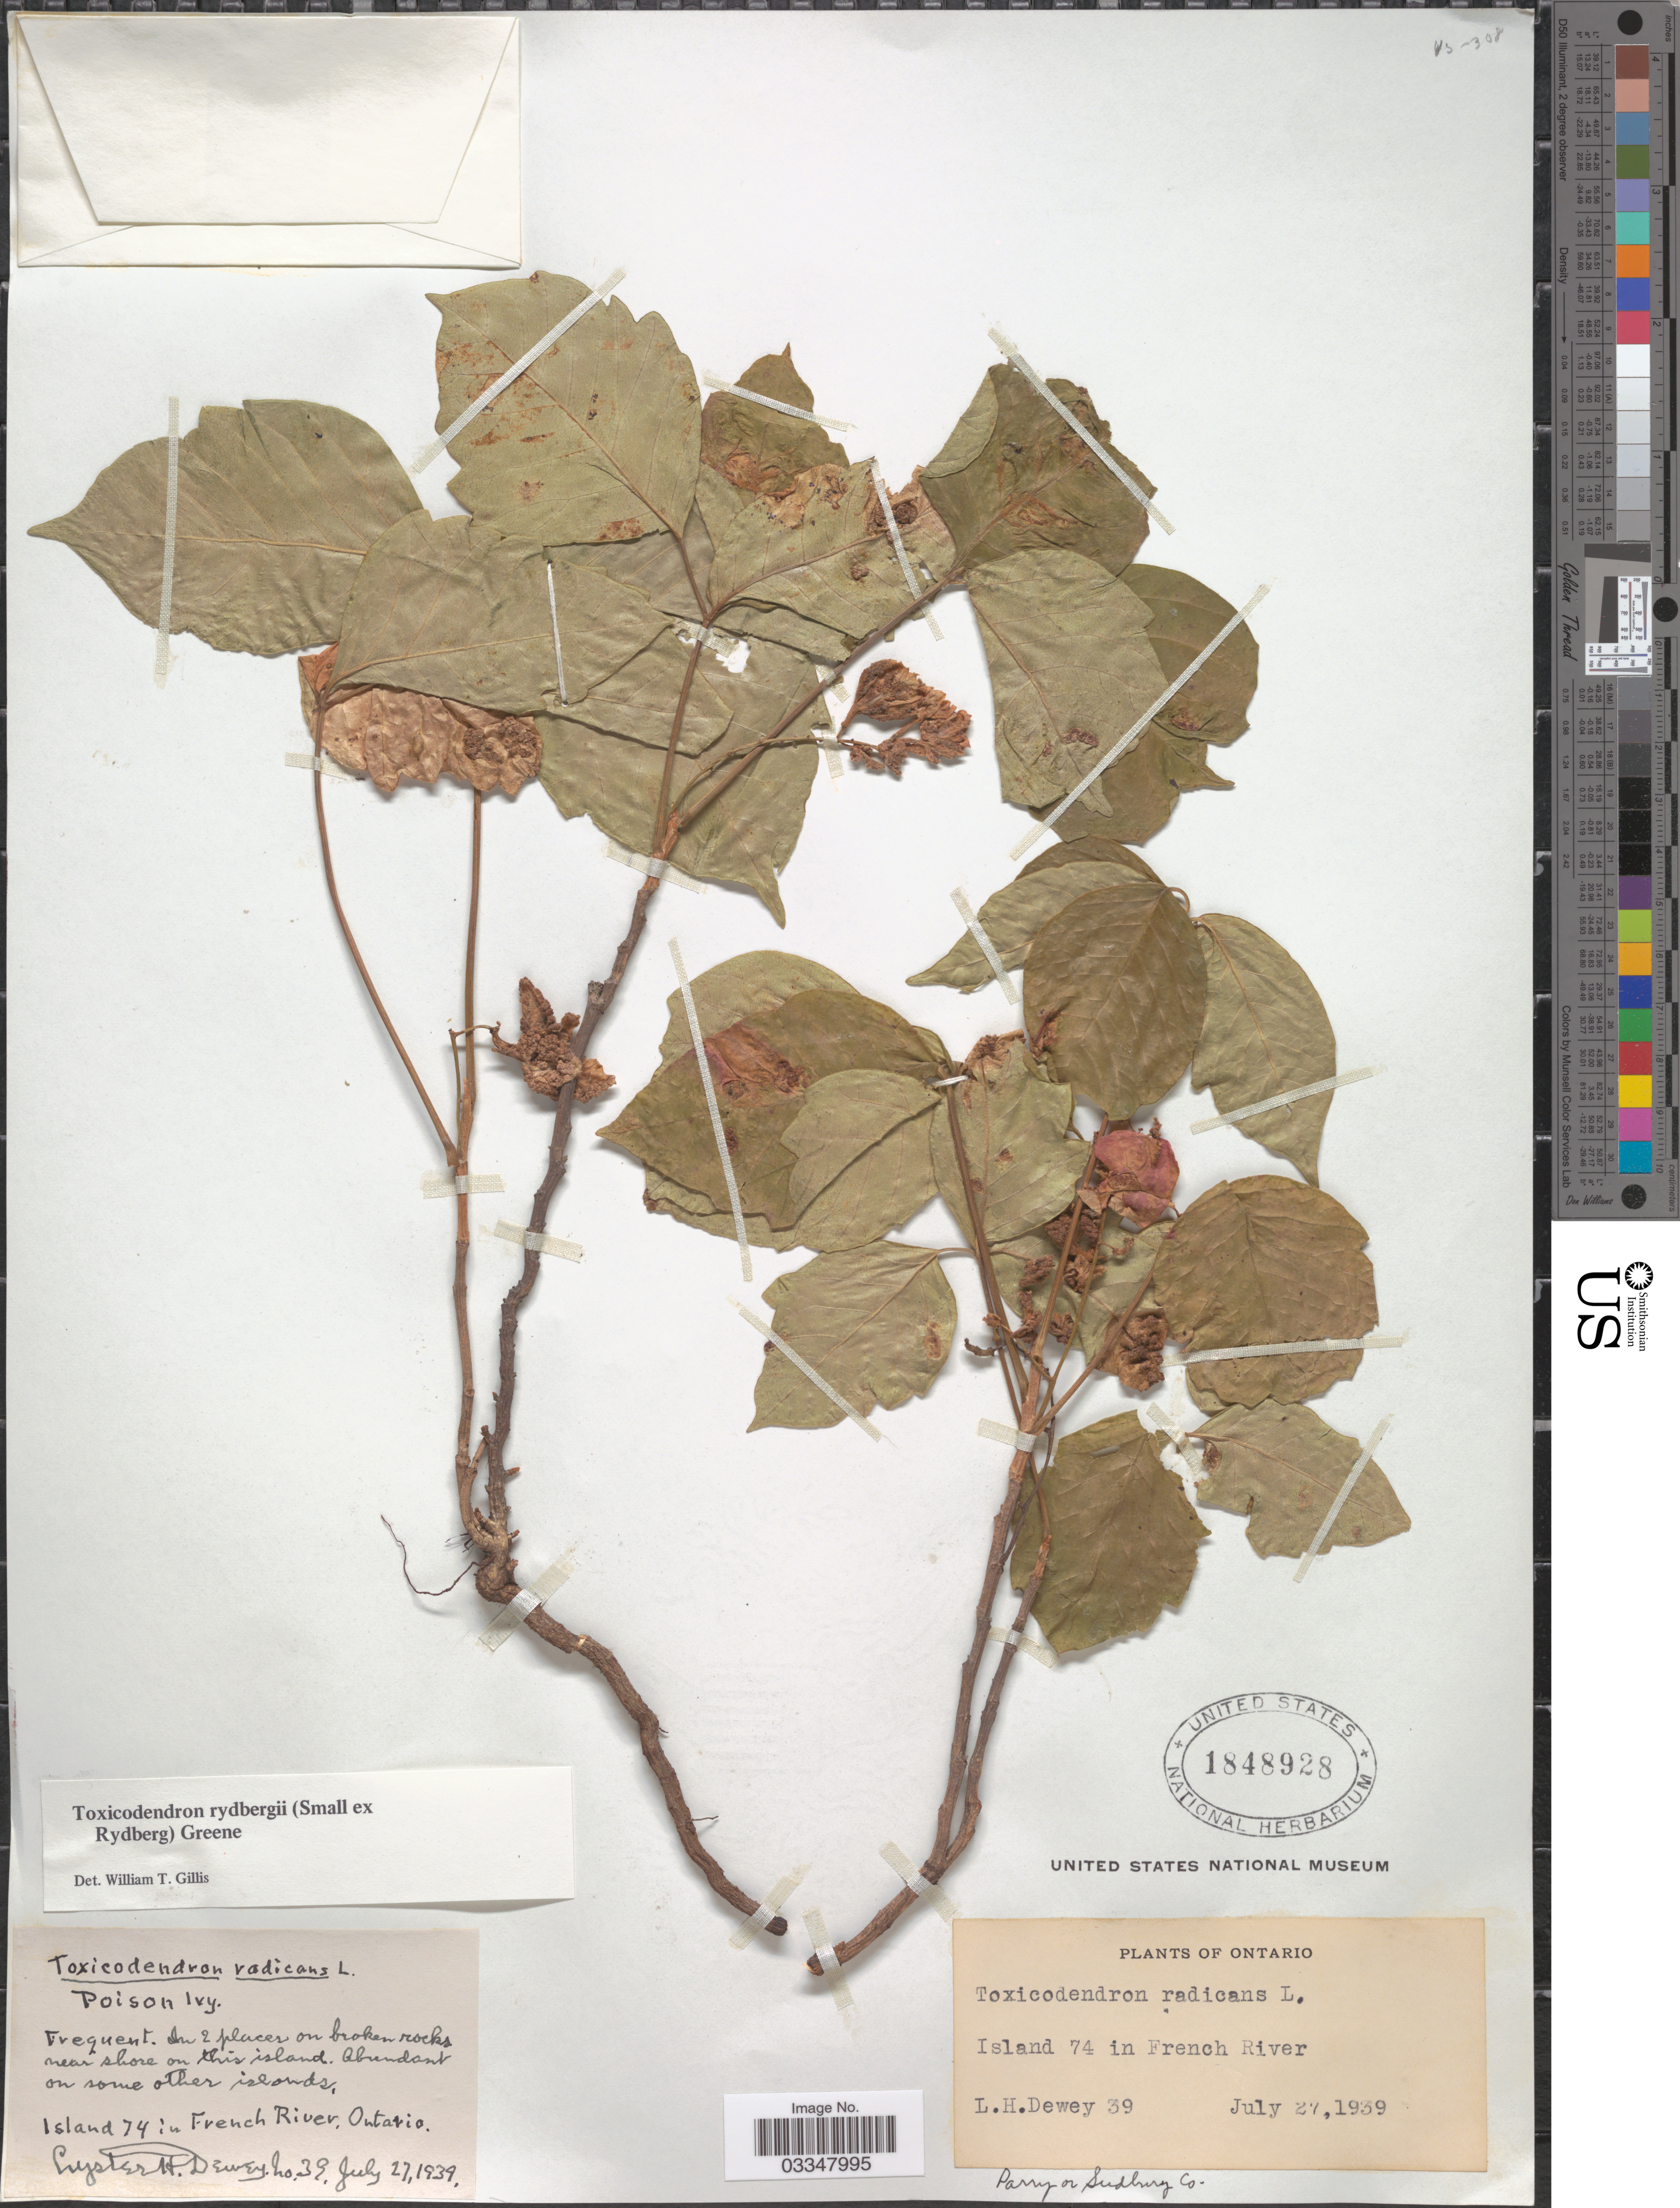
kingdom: Plantae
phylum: Tracheophyta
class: Magnoliopsida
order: Sapindales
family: Anacardiaceae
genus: Toxicodendron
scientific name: Toxicodendron radicans subsp. rydbergii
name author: (Small & Rydb.) Á. Löve & D. Löve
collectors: L. H. Dewey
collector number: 39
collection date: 1939-07-27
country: Canada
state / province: Ontario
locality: Island 74 in French River. Parry or Sudbury Co.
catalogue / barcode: US 1848928